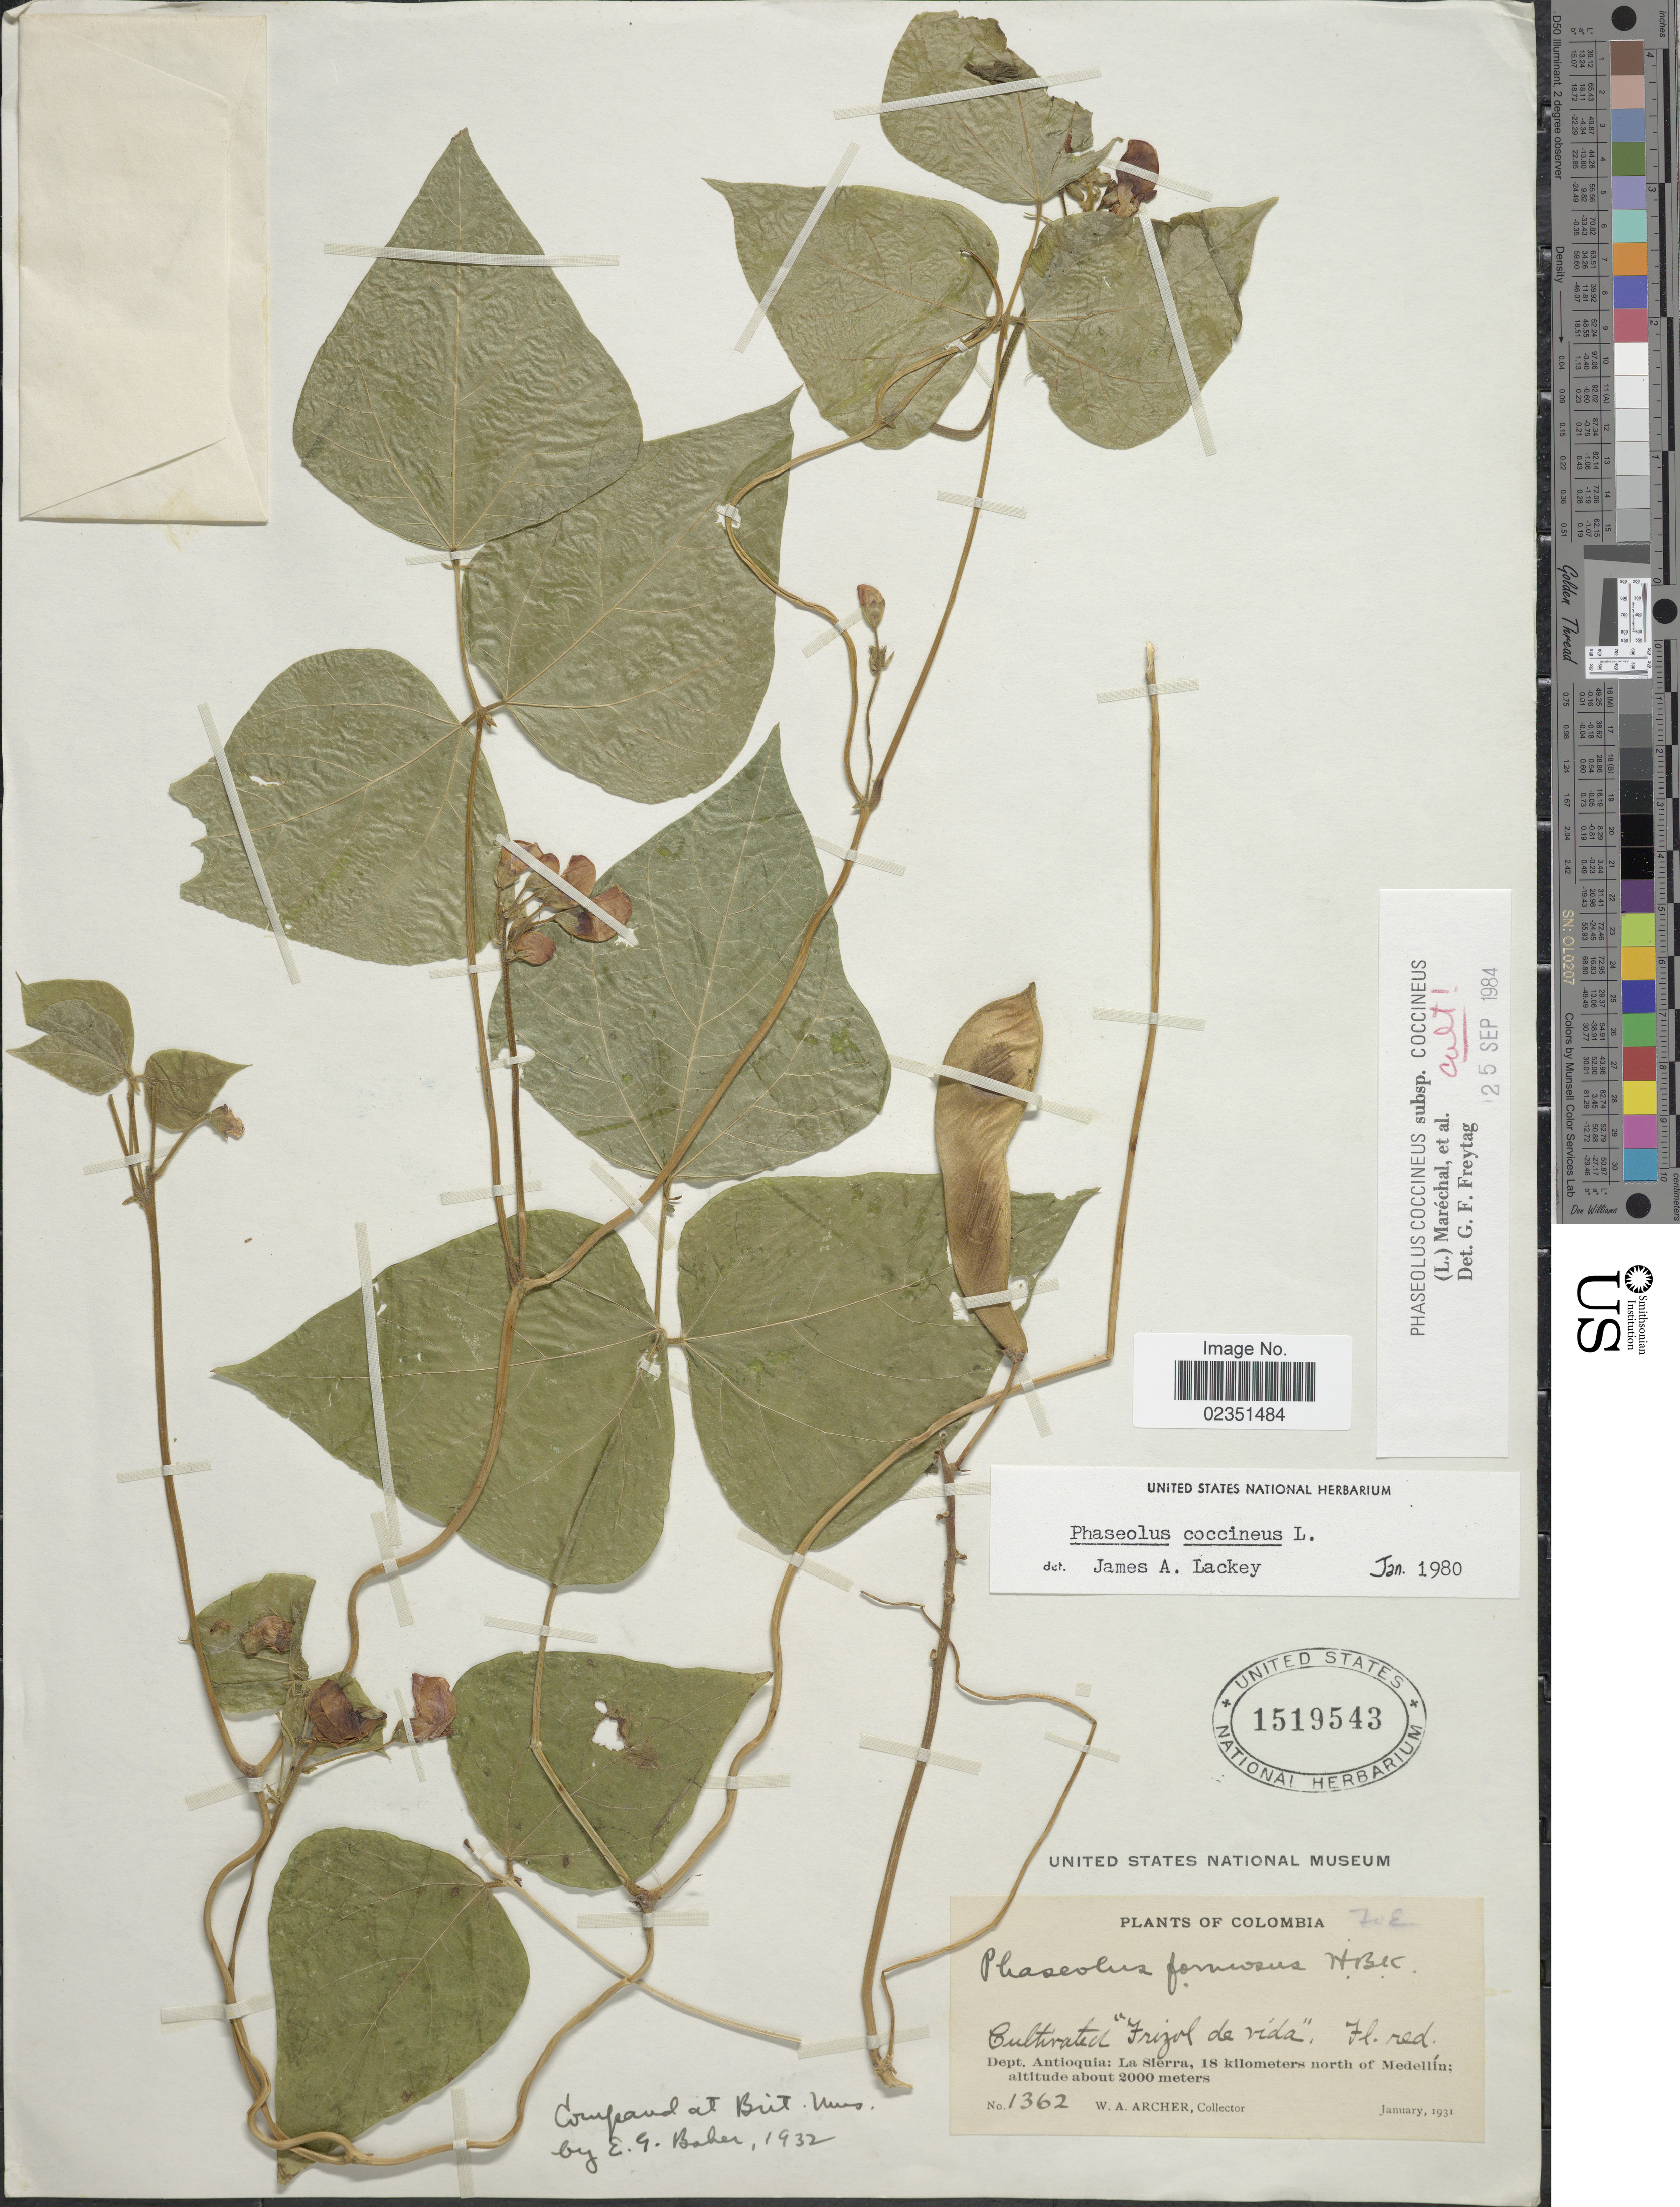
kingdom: Plantae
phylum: Tracheophyta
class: Magnoliopsida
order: Fabales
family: Fabaceae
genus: Phaseolus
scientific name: Phaseolus coccineus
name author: L.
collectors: W. A. Archer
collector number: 1362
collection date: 1931-01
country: Colombia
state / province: Antioquia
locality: La Sierra, 18 kilometers north of Medellin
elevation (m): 2000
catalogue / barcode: US 1519543